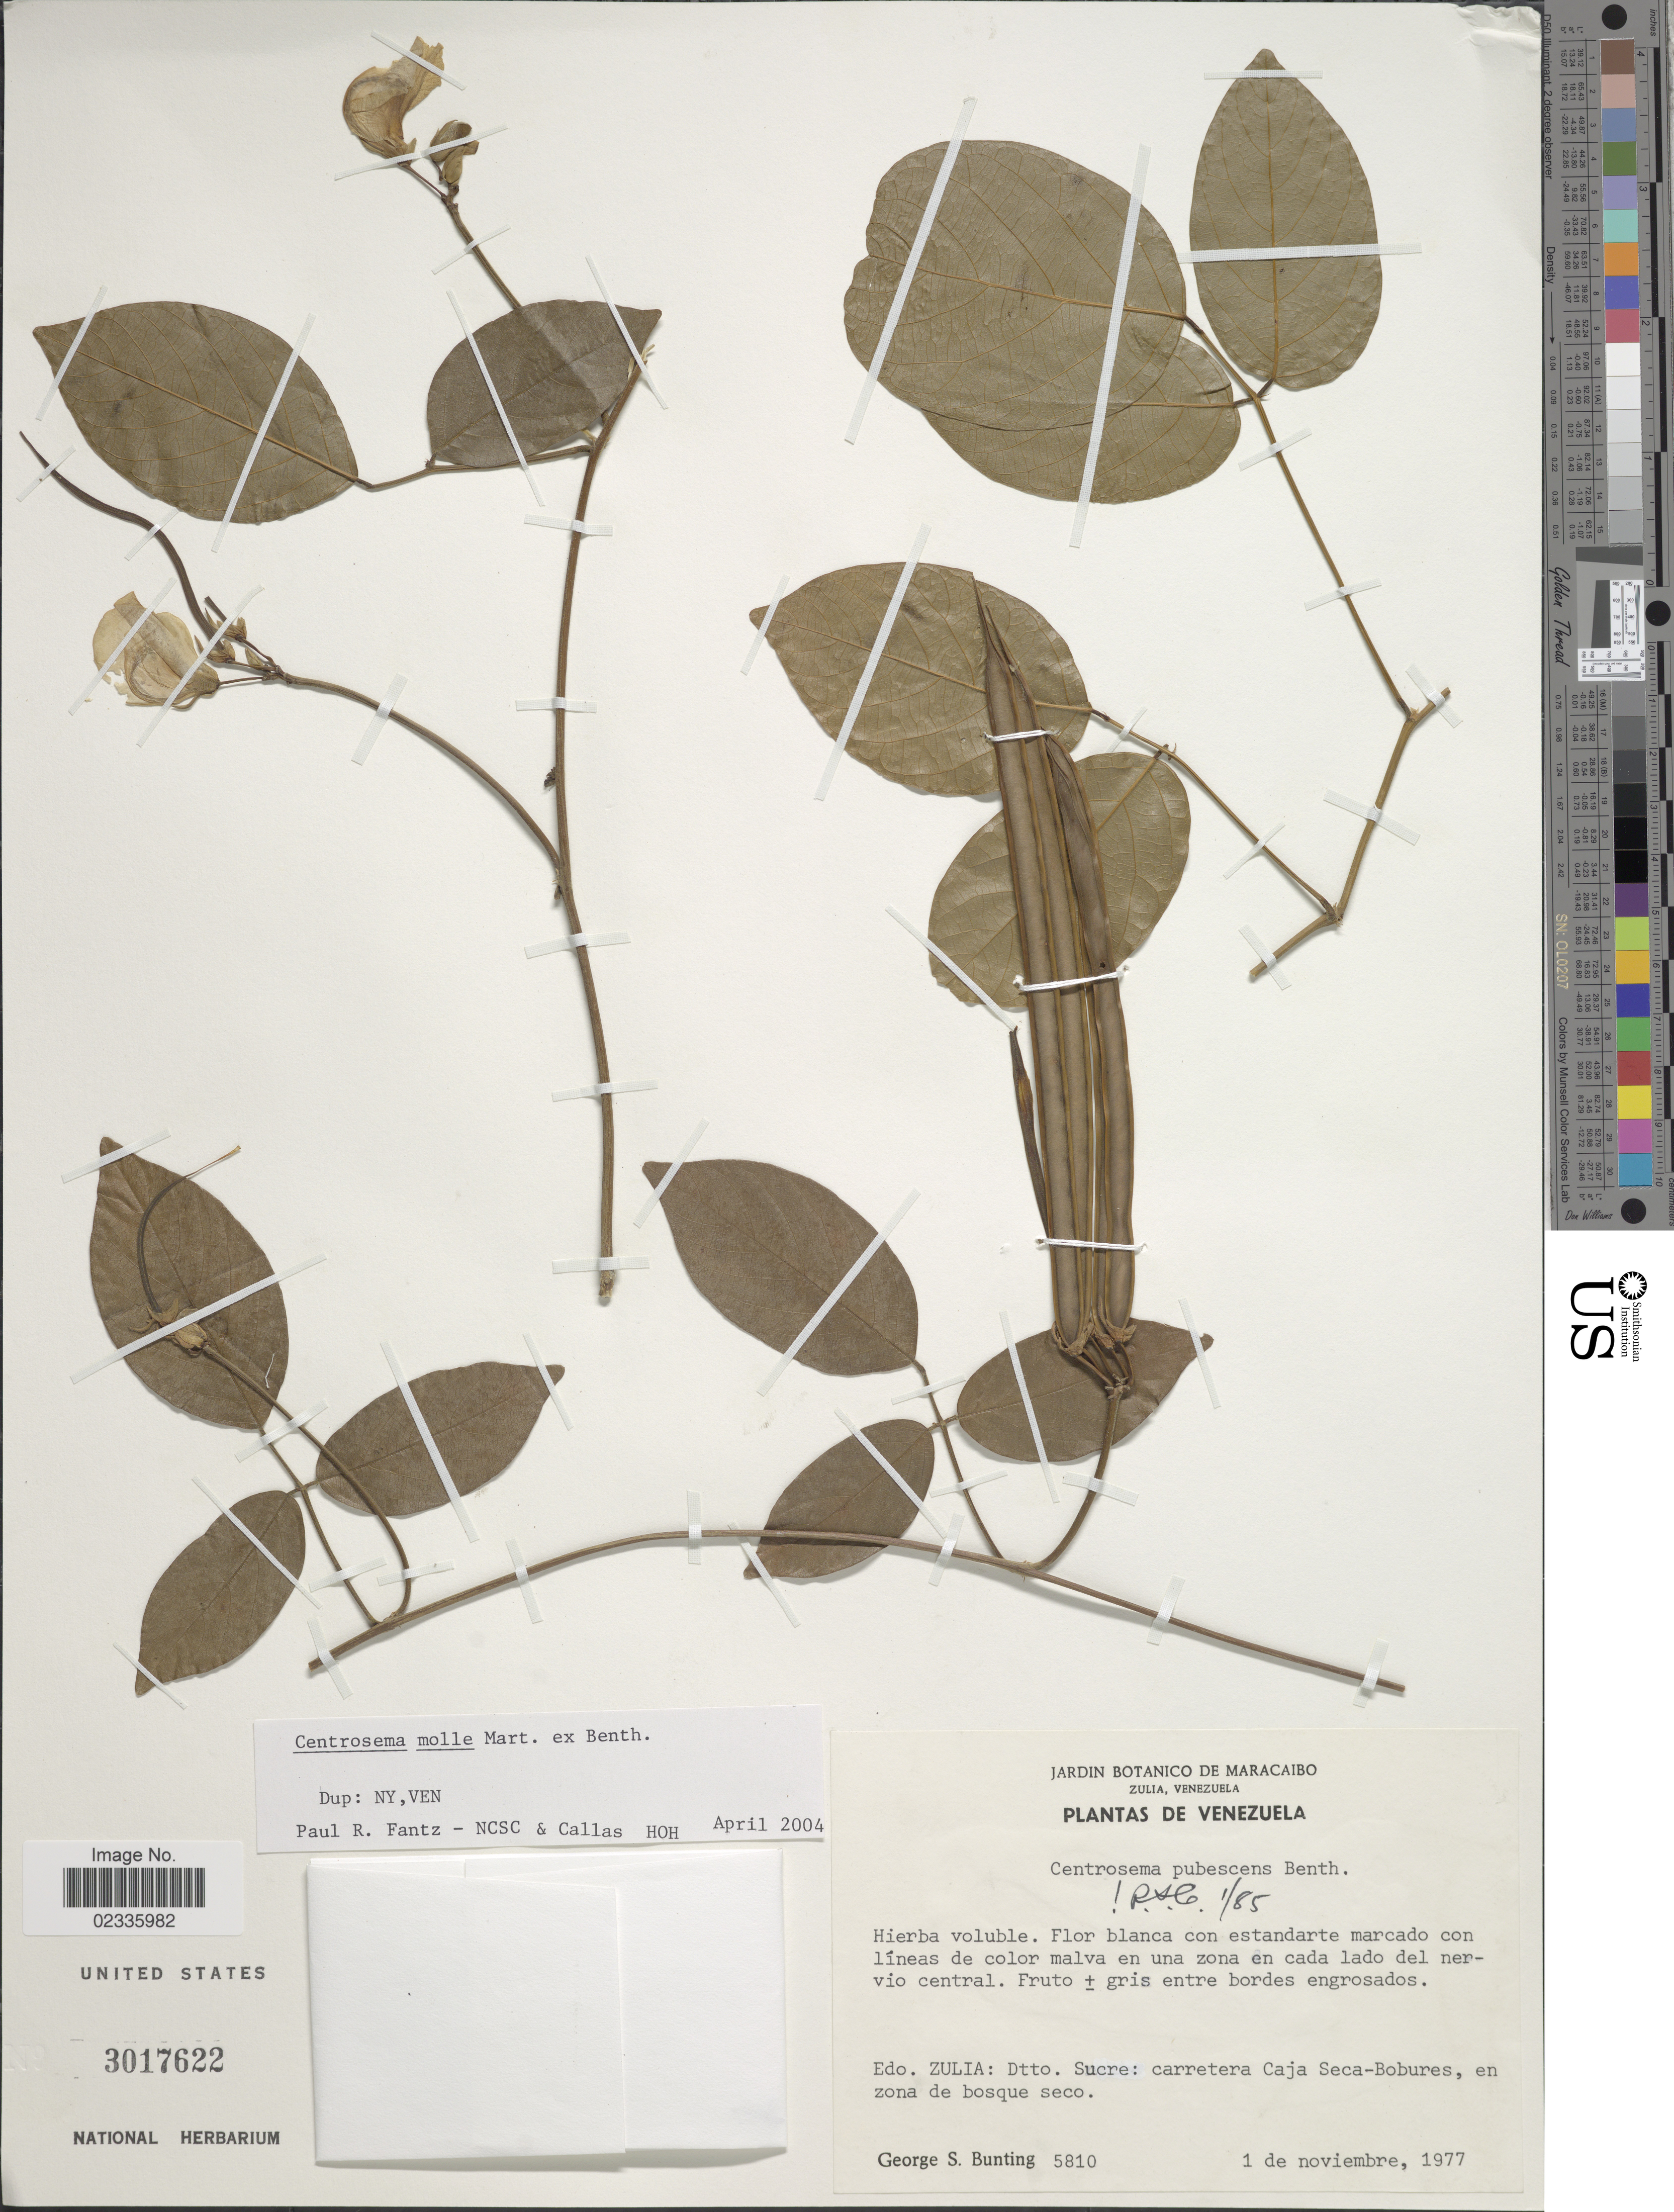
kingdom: Plantae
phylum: Tracheophyta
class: Magnoliopsida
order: Fabales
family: Fabaceae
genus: Centrosema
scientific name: Centrosema molle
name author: Mart. ex Benth.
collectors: G. S. Bunting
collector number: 5810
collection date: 1977-11-01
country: Venezuela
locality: Edo. Zulia: Dtto. Sucre: carretera Caja Seca-Bobures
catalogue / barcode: US 3017622